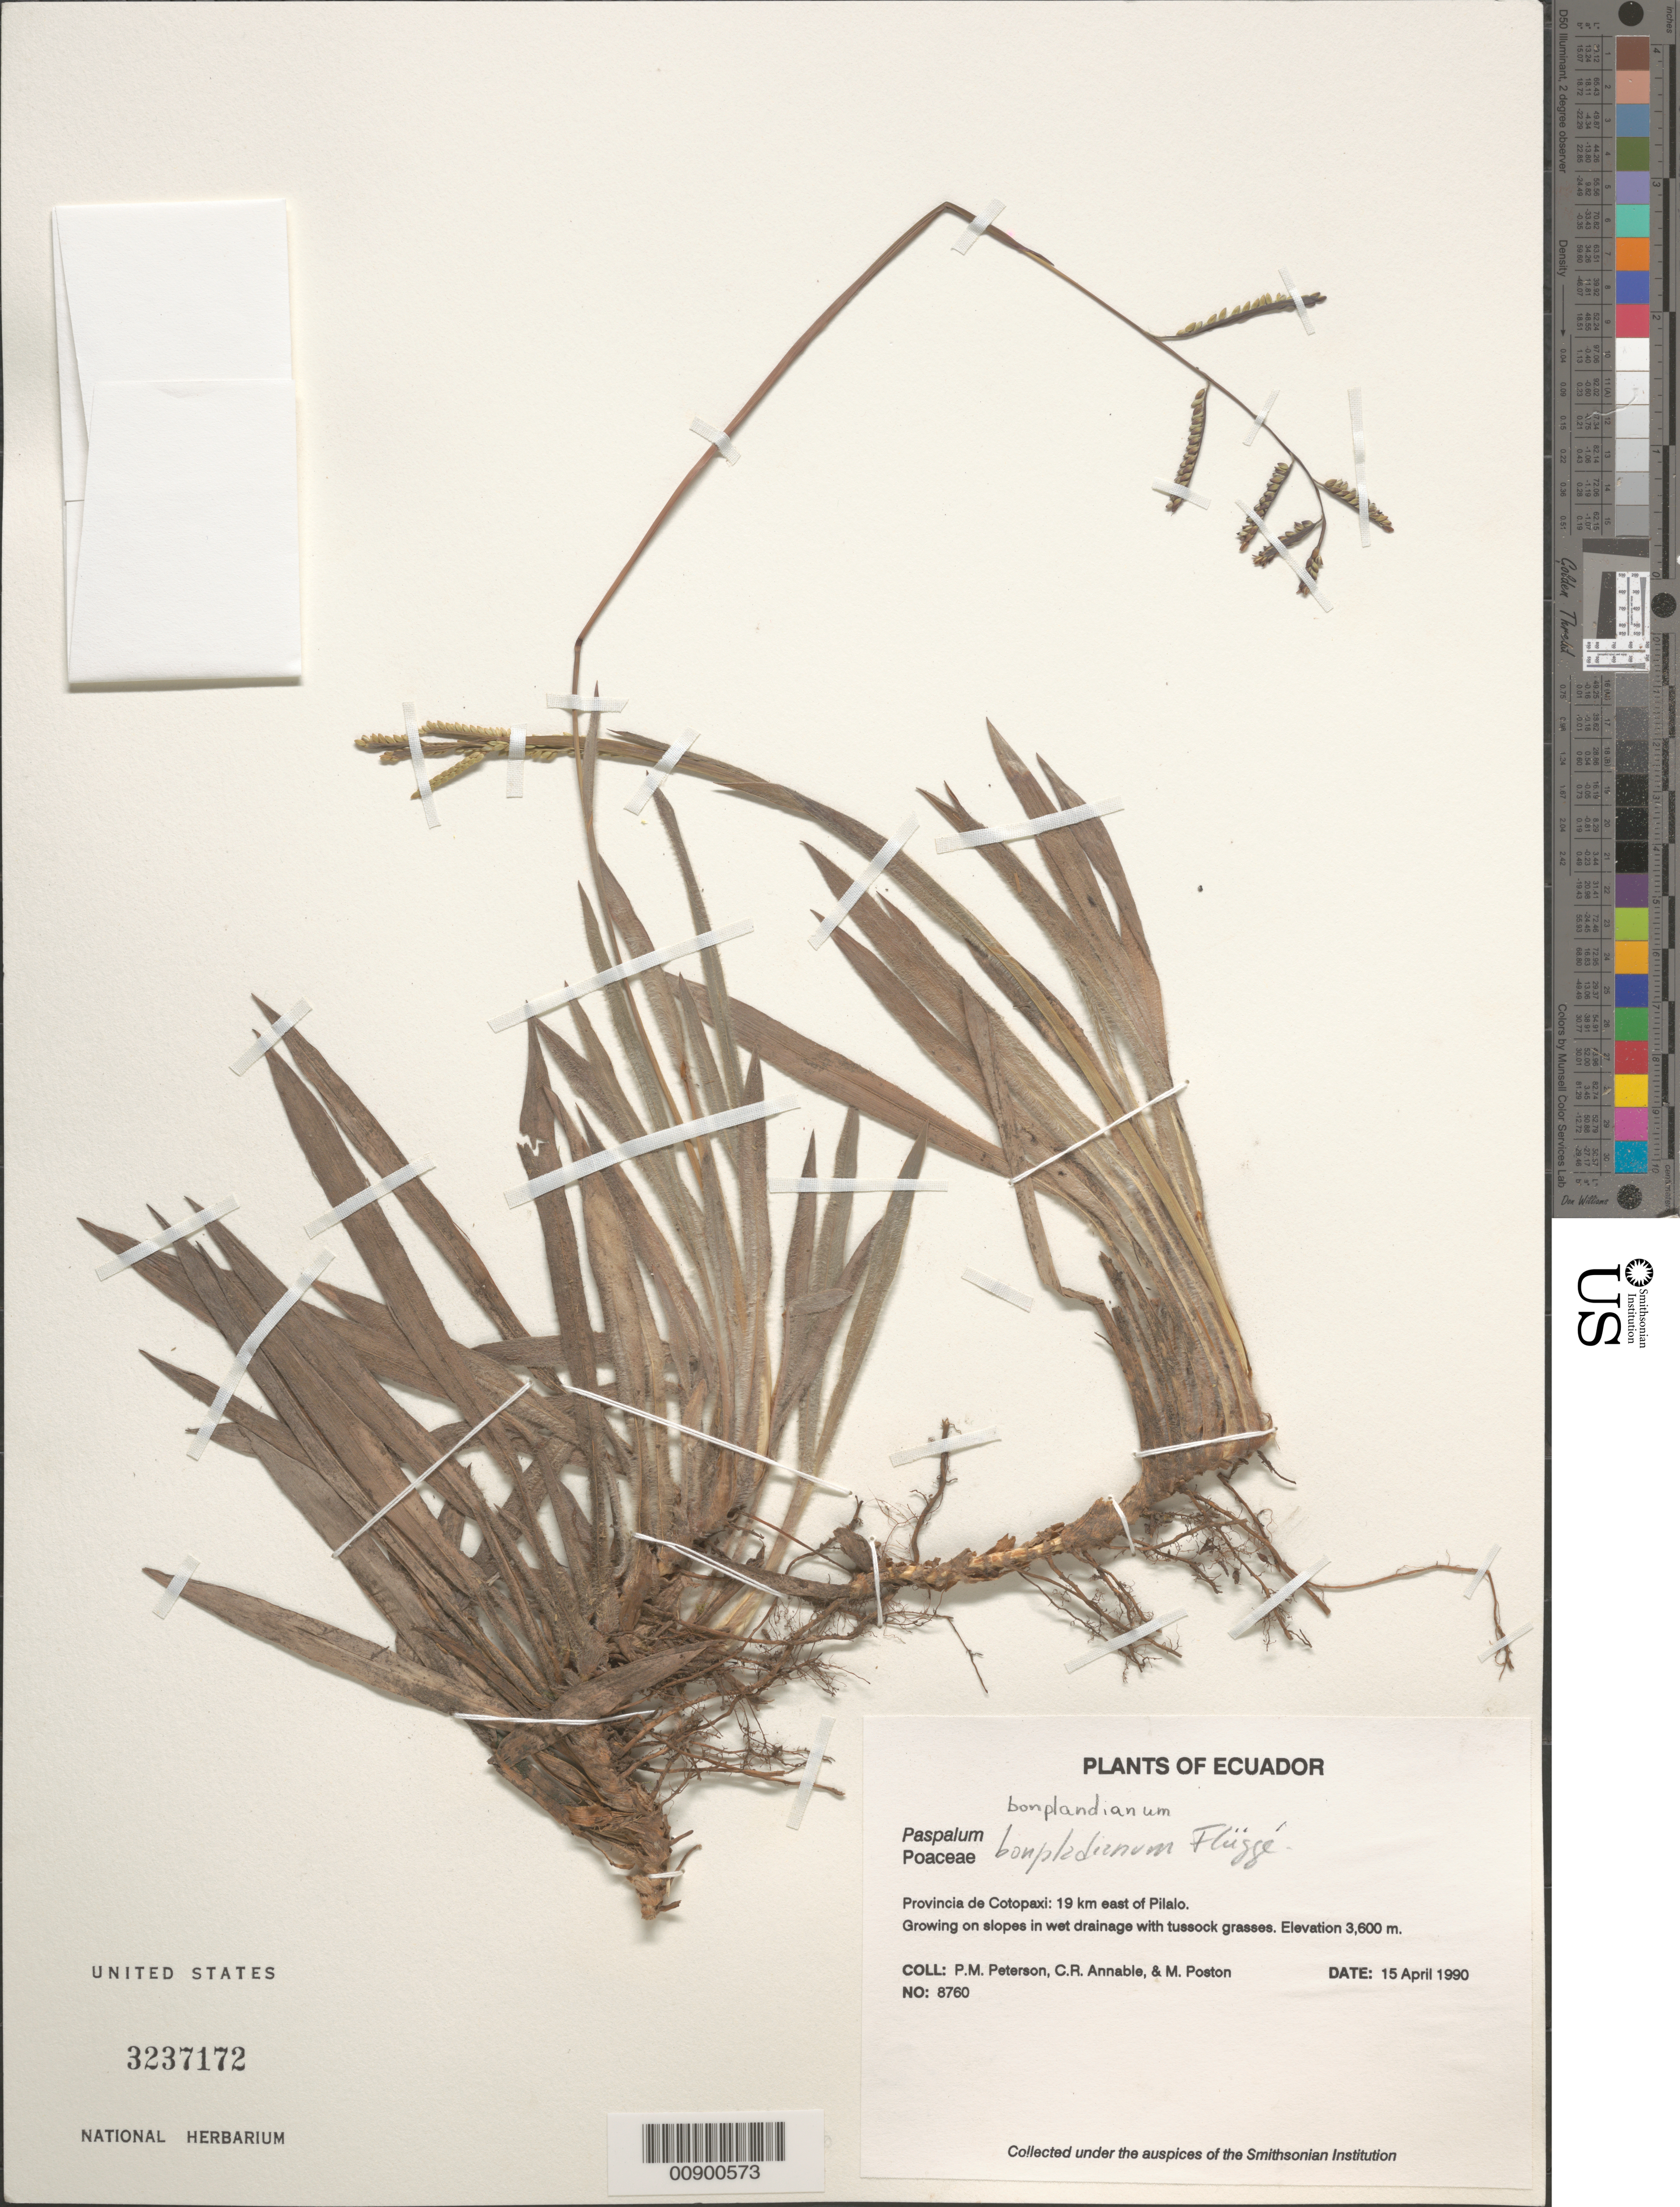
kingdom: Plantae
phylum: Tracheophyta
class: Liliopsida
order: Poales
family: Poaceae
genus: Paspalum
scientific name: Paspalum bonplandianum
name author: Flüggé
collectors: P. M. Peterson, C. R. Annable & M. Poston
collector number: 08760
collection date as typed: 15 Apr 1990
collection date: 1990-04-15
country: Ecuador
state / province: Cotopaxi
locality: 19 km E of Pilalo.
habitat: Growing on slopes in wet drainage with tussock grasses.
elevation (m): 3600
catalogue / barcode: US 3237172